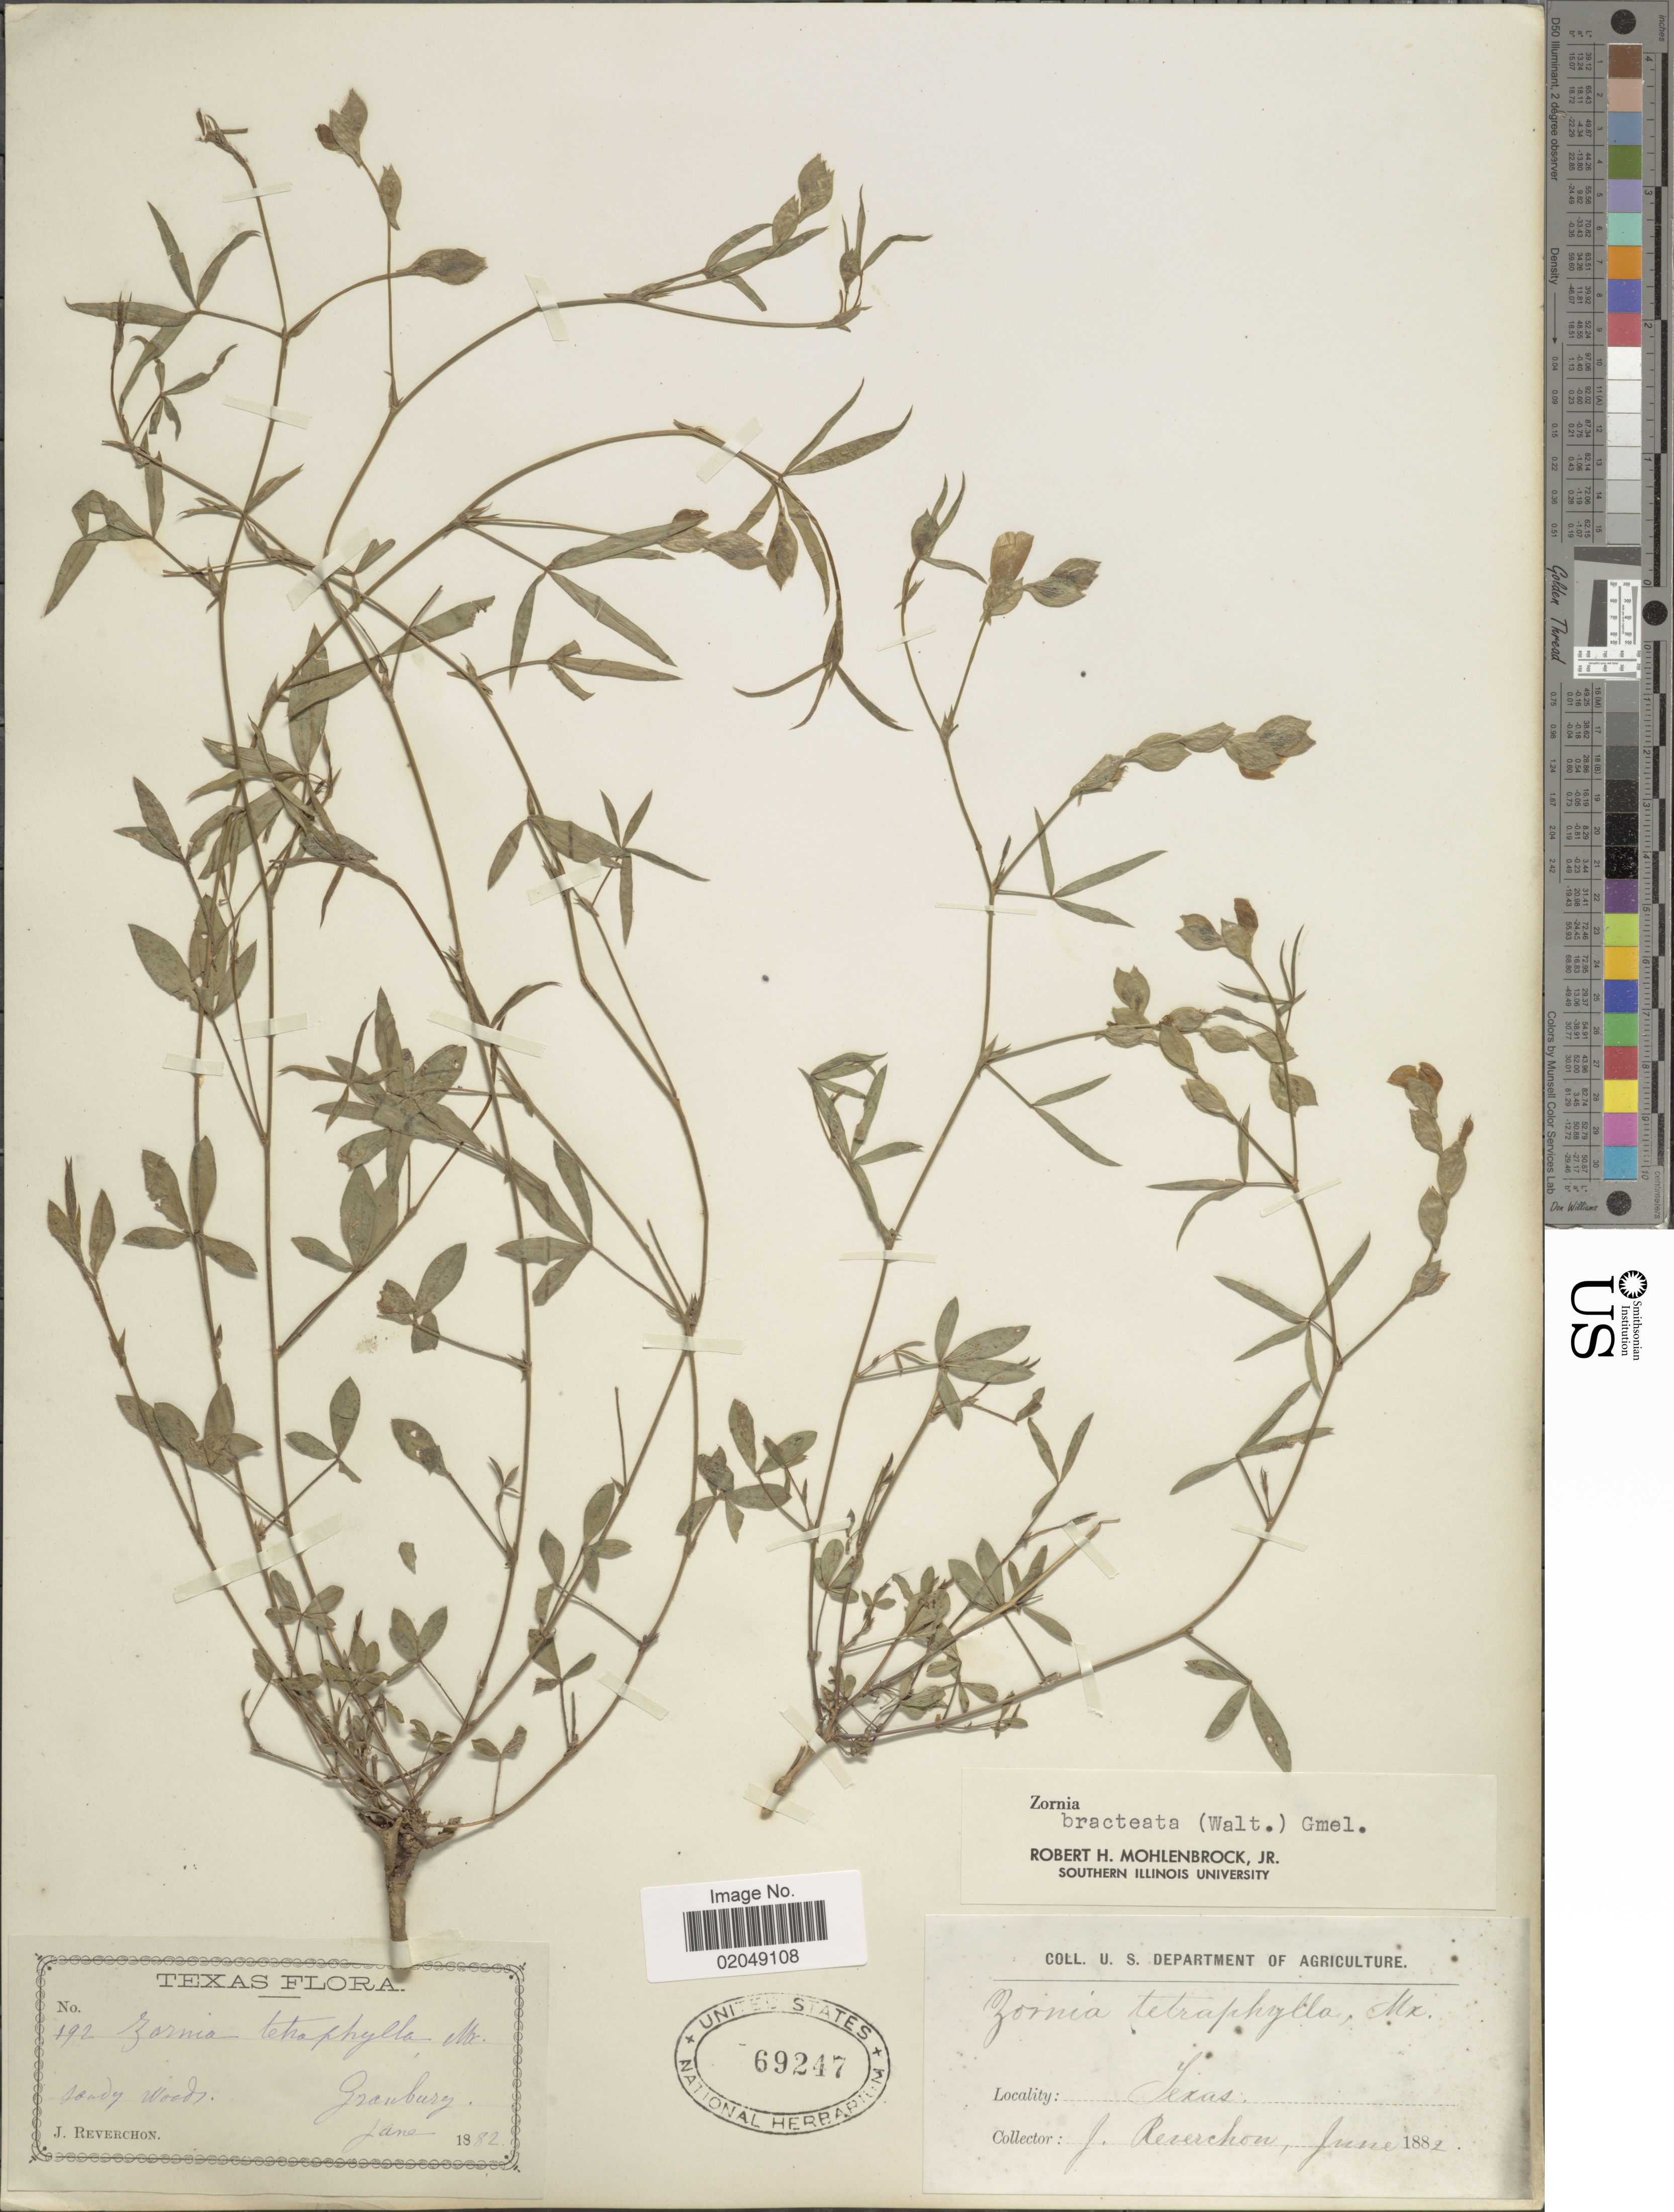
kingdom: Plantae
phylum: Tracheophyta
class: Magnoliopsida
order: Fabales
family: Fabaceae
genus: Zornia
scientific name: Zornia bracteata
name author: J.F. Gmel.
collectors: J. Reverchon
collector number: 192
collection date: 1882-06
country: United States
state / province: Texas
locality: Granbury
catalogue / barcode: US 69247